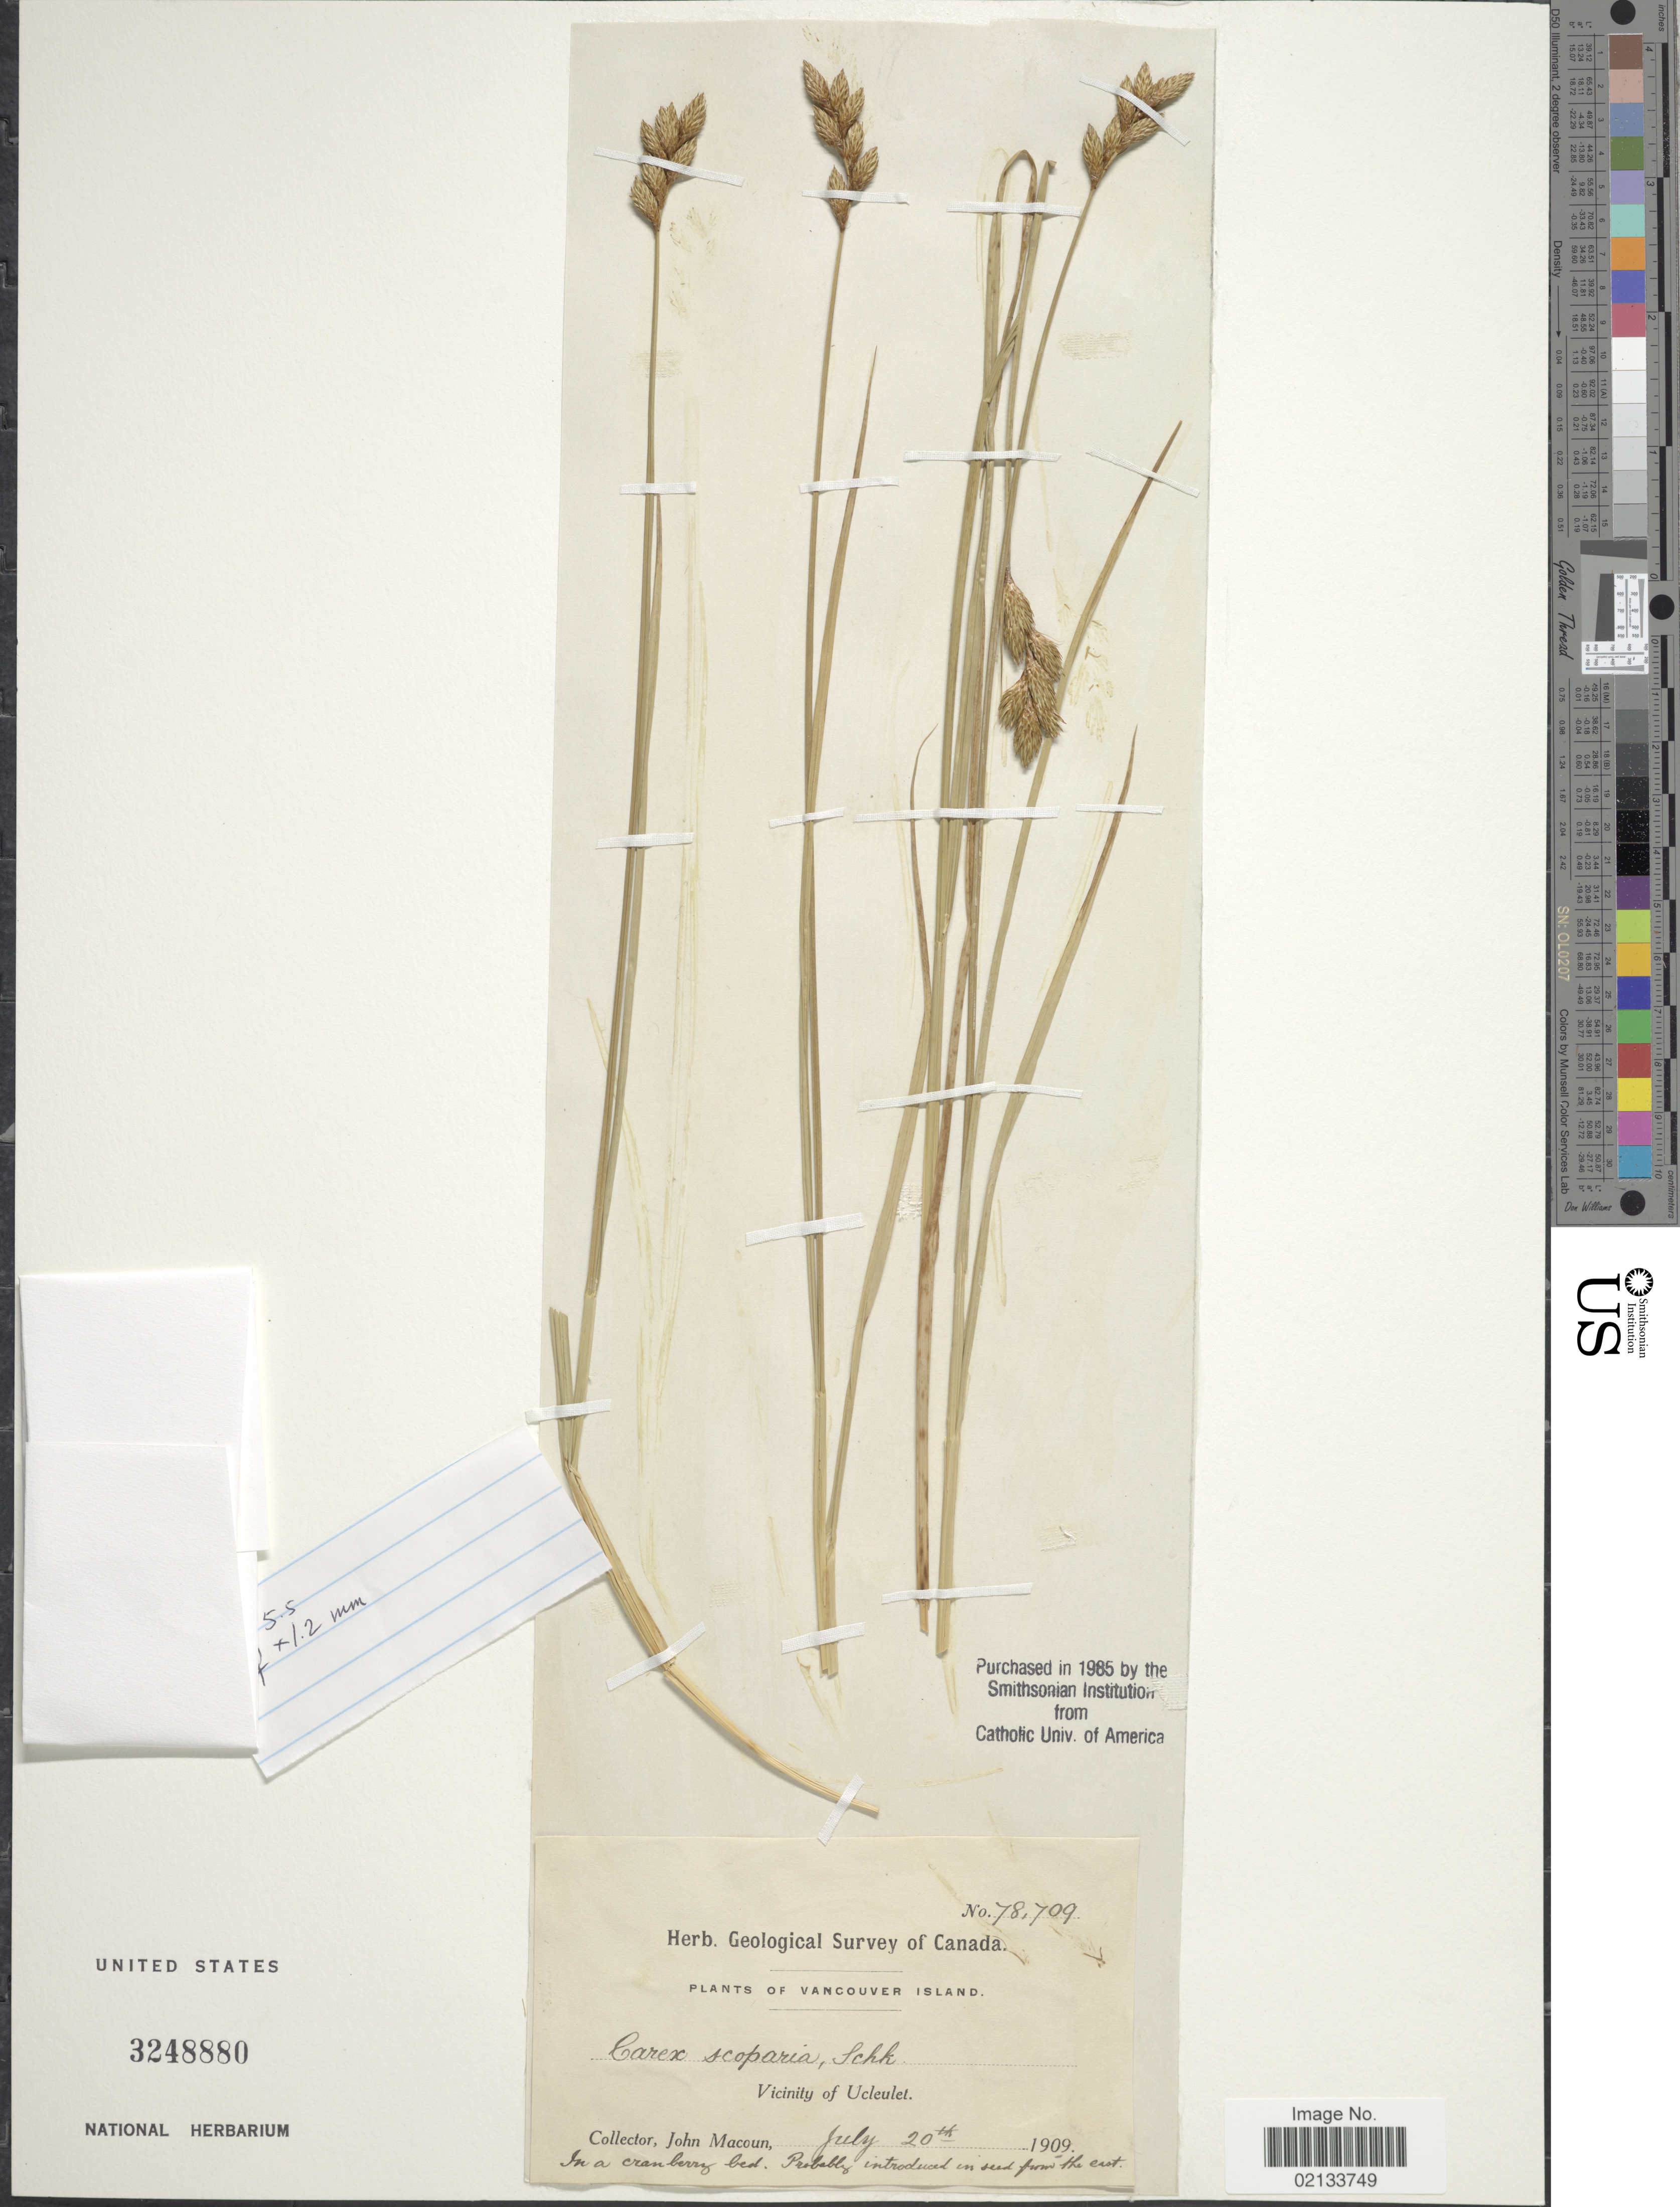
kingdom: Plantae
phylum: Tracheophyta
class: Liliopsida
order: Poales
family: Cyperaceae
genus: Carex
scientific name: Carex scoparia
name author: Schkuhr ex Willd.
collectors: J. Macoun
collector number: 78709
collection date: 1909-07-20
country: Canada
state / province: British Columbia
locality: Vancouver Island, Vicinity of Ucleutel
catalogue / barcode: US 3248880